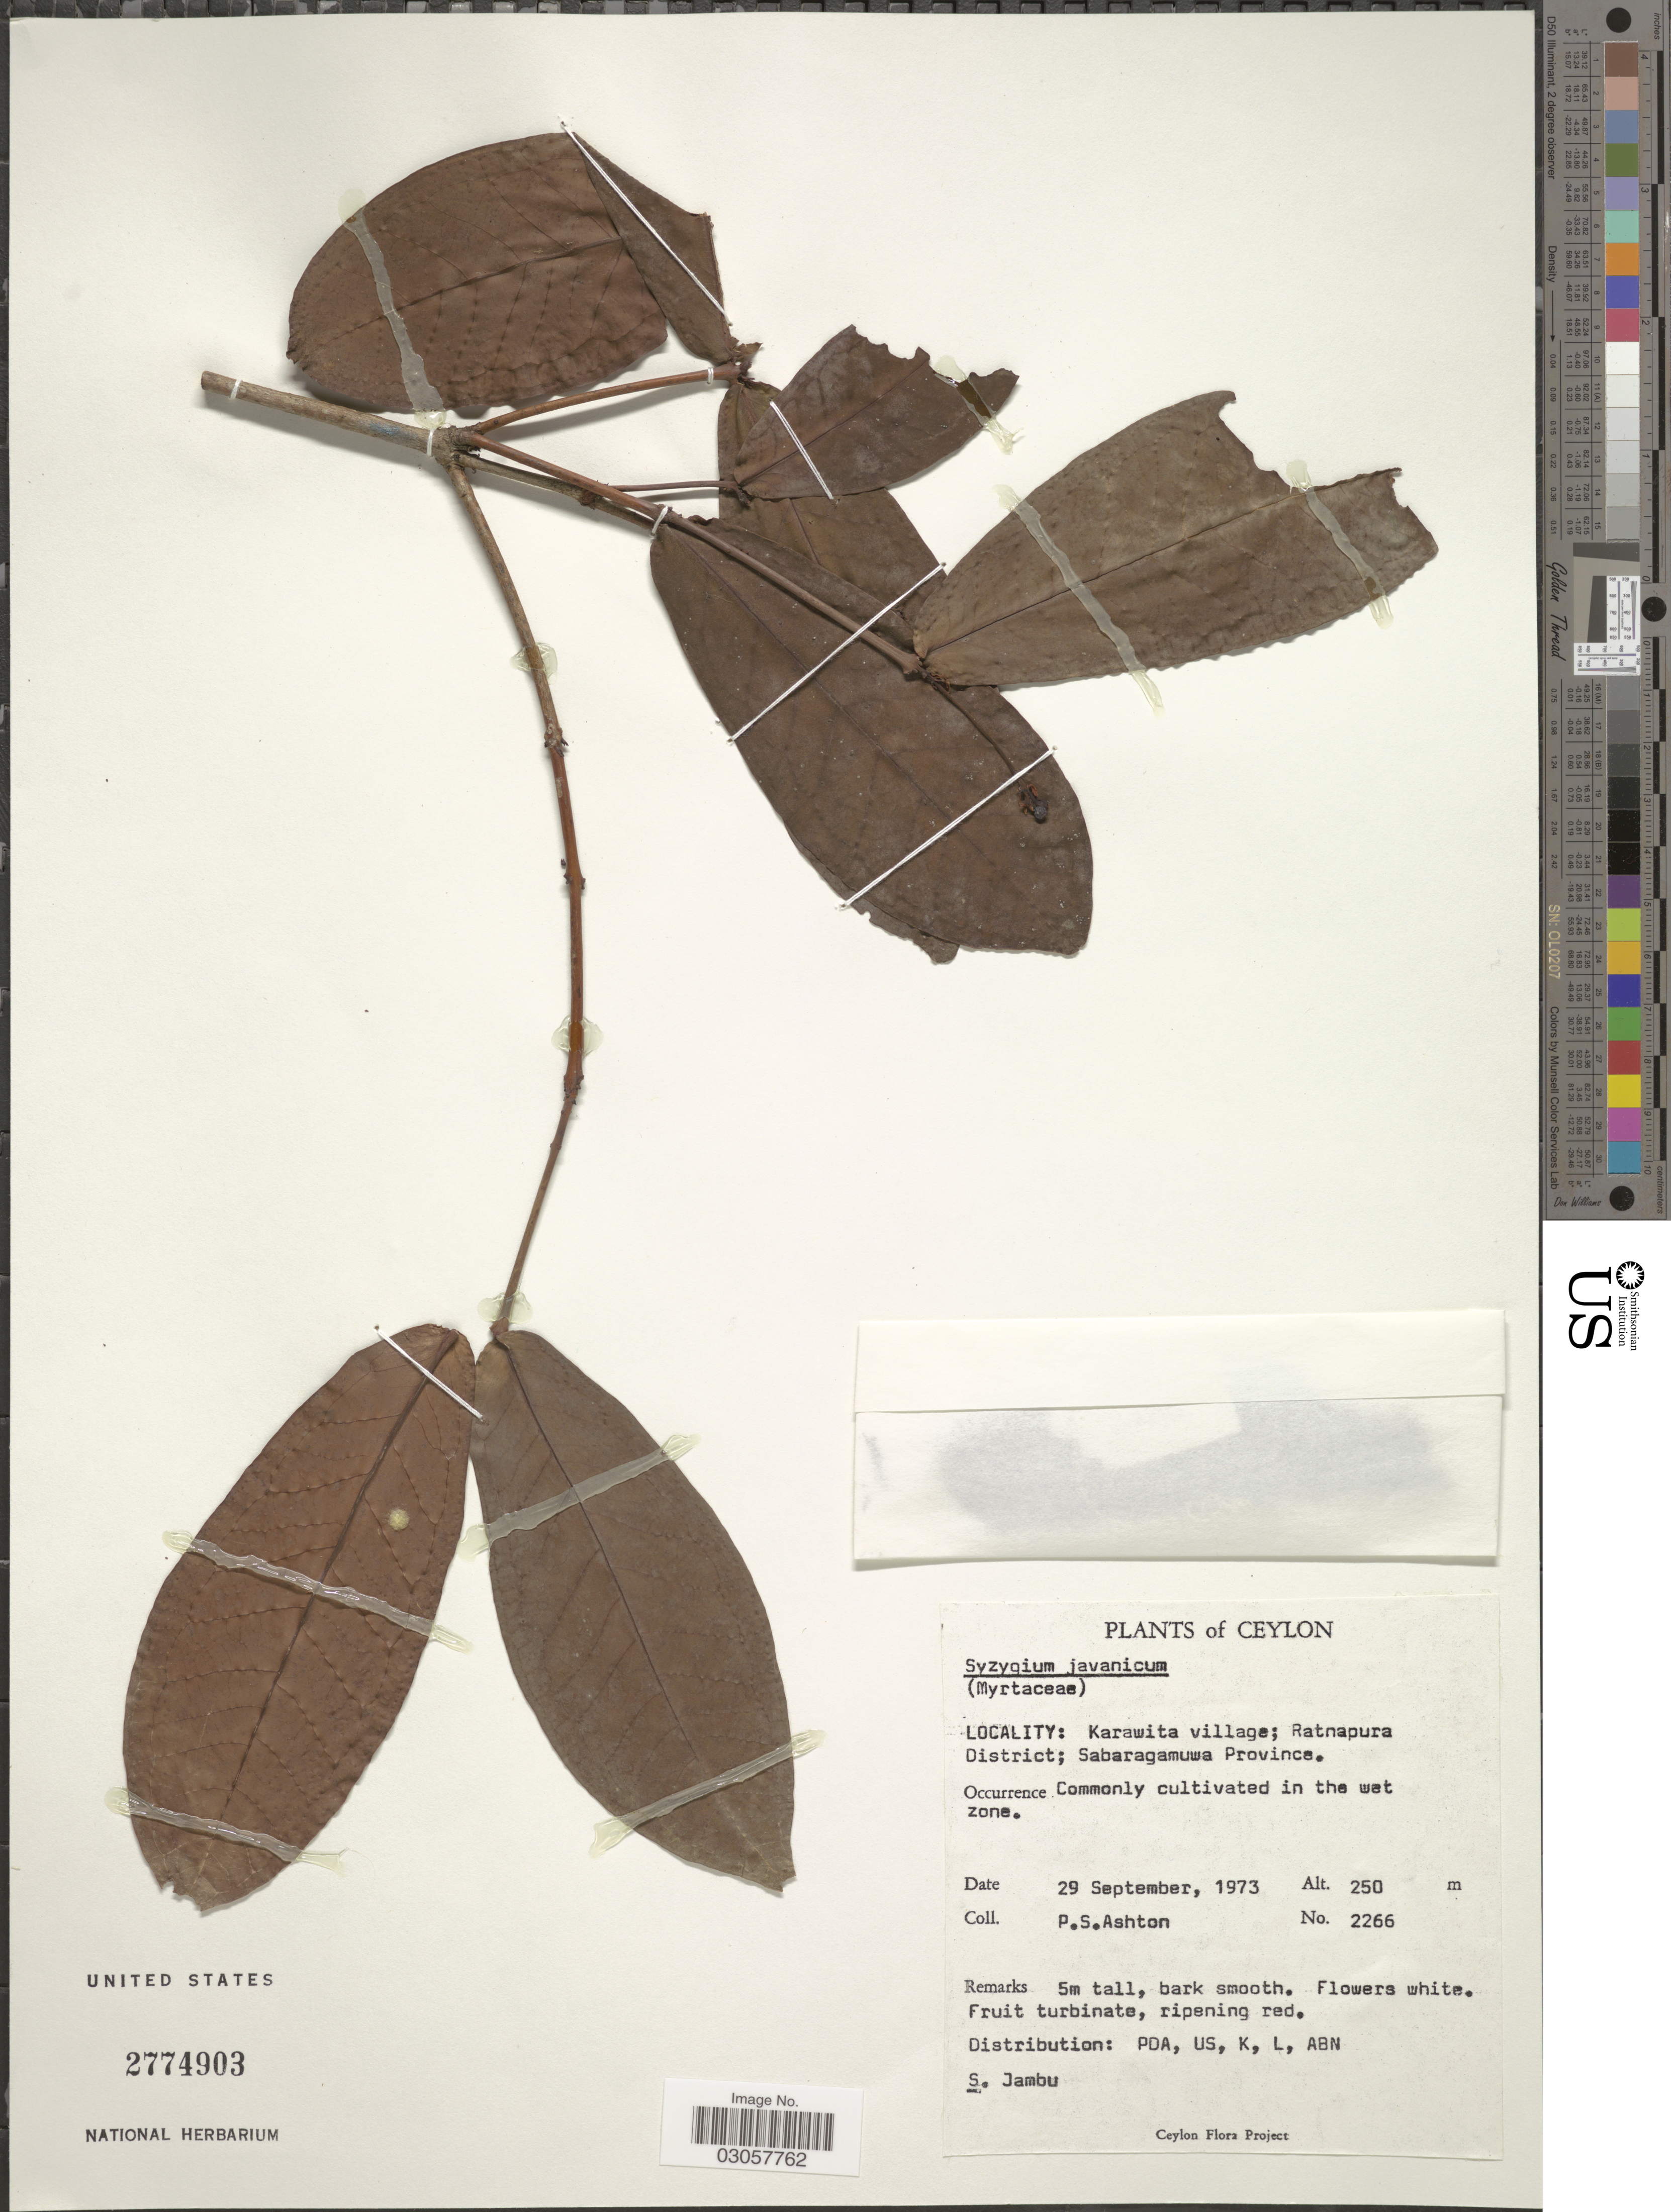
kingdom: Plantae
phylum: Tracheophyta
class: Magnoliopsida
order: Myrtales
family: Myrtaceae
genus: Syzygium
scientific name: Syzygium javanicum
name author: Miq.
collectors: P. S. Ashton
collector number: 2266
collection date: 1973-09-29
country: Sri Lanka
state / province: Sabaragamuwa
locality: Ceylon. Karawita village; Ratnapura District.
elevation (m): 250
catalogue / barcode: US 2774903